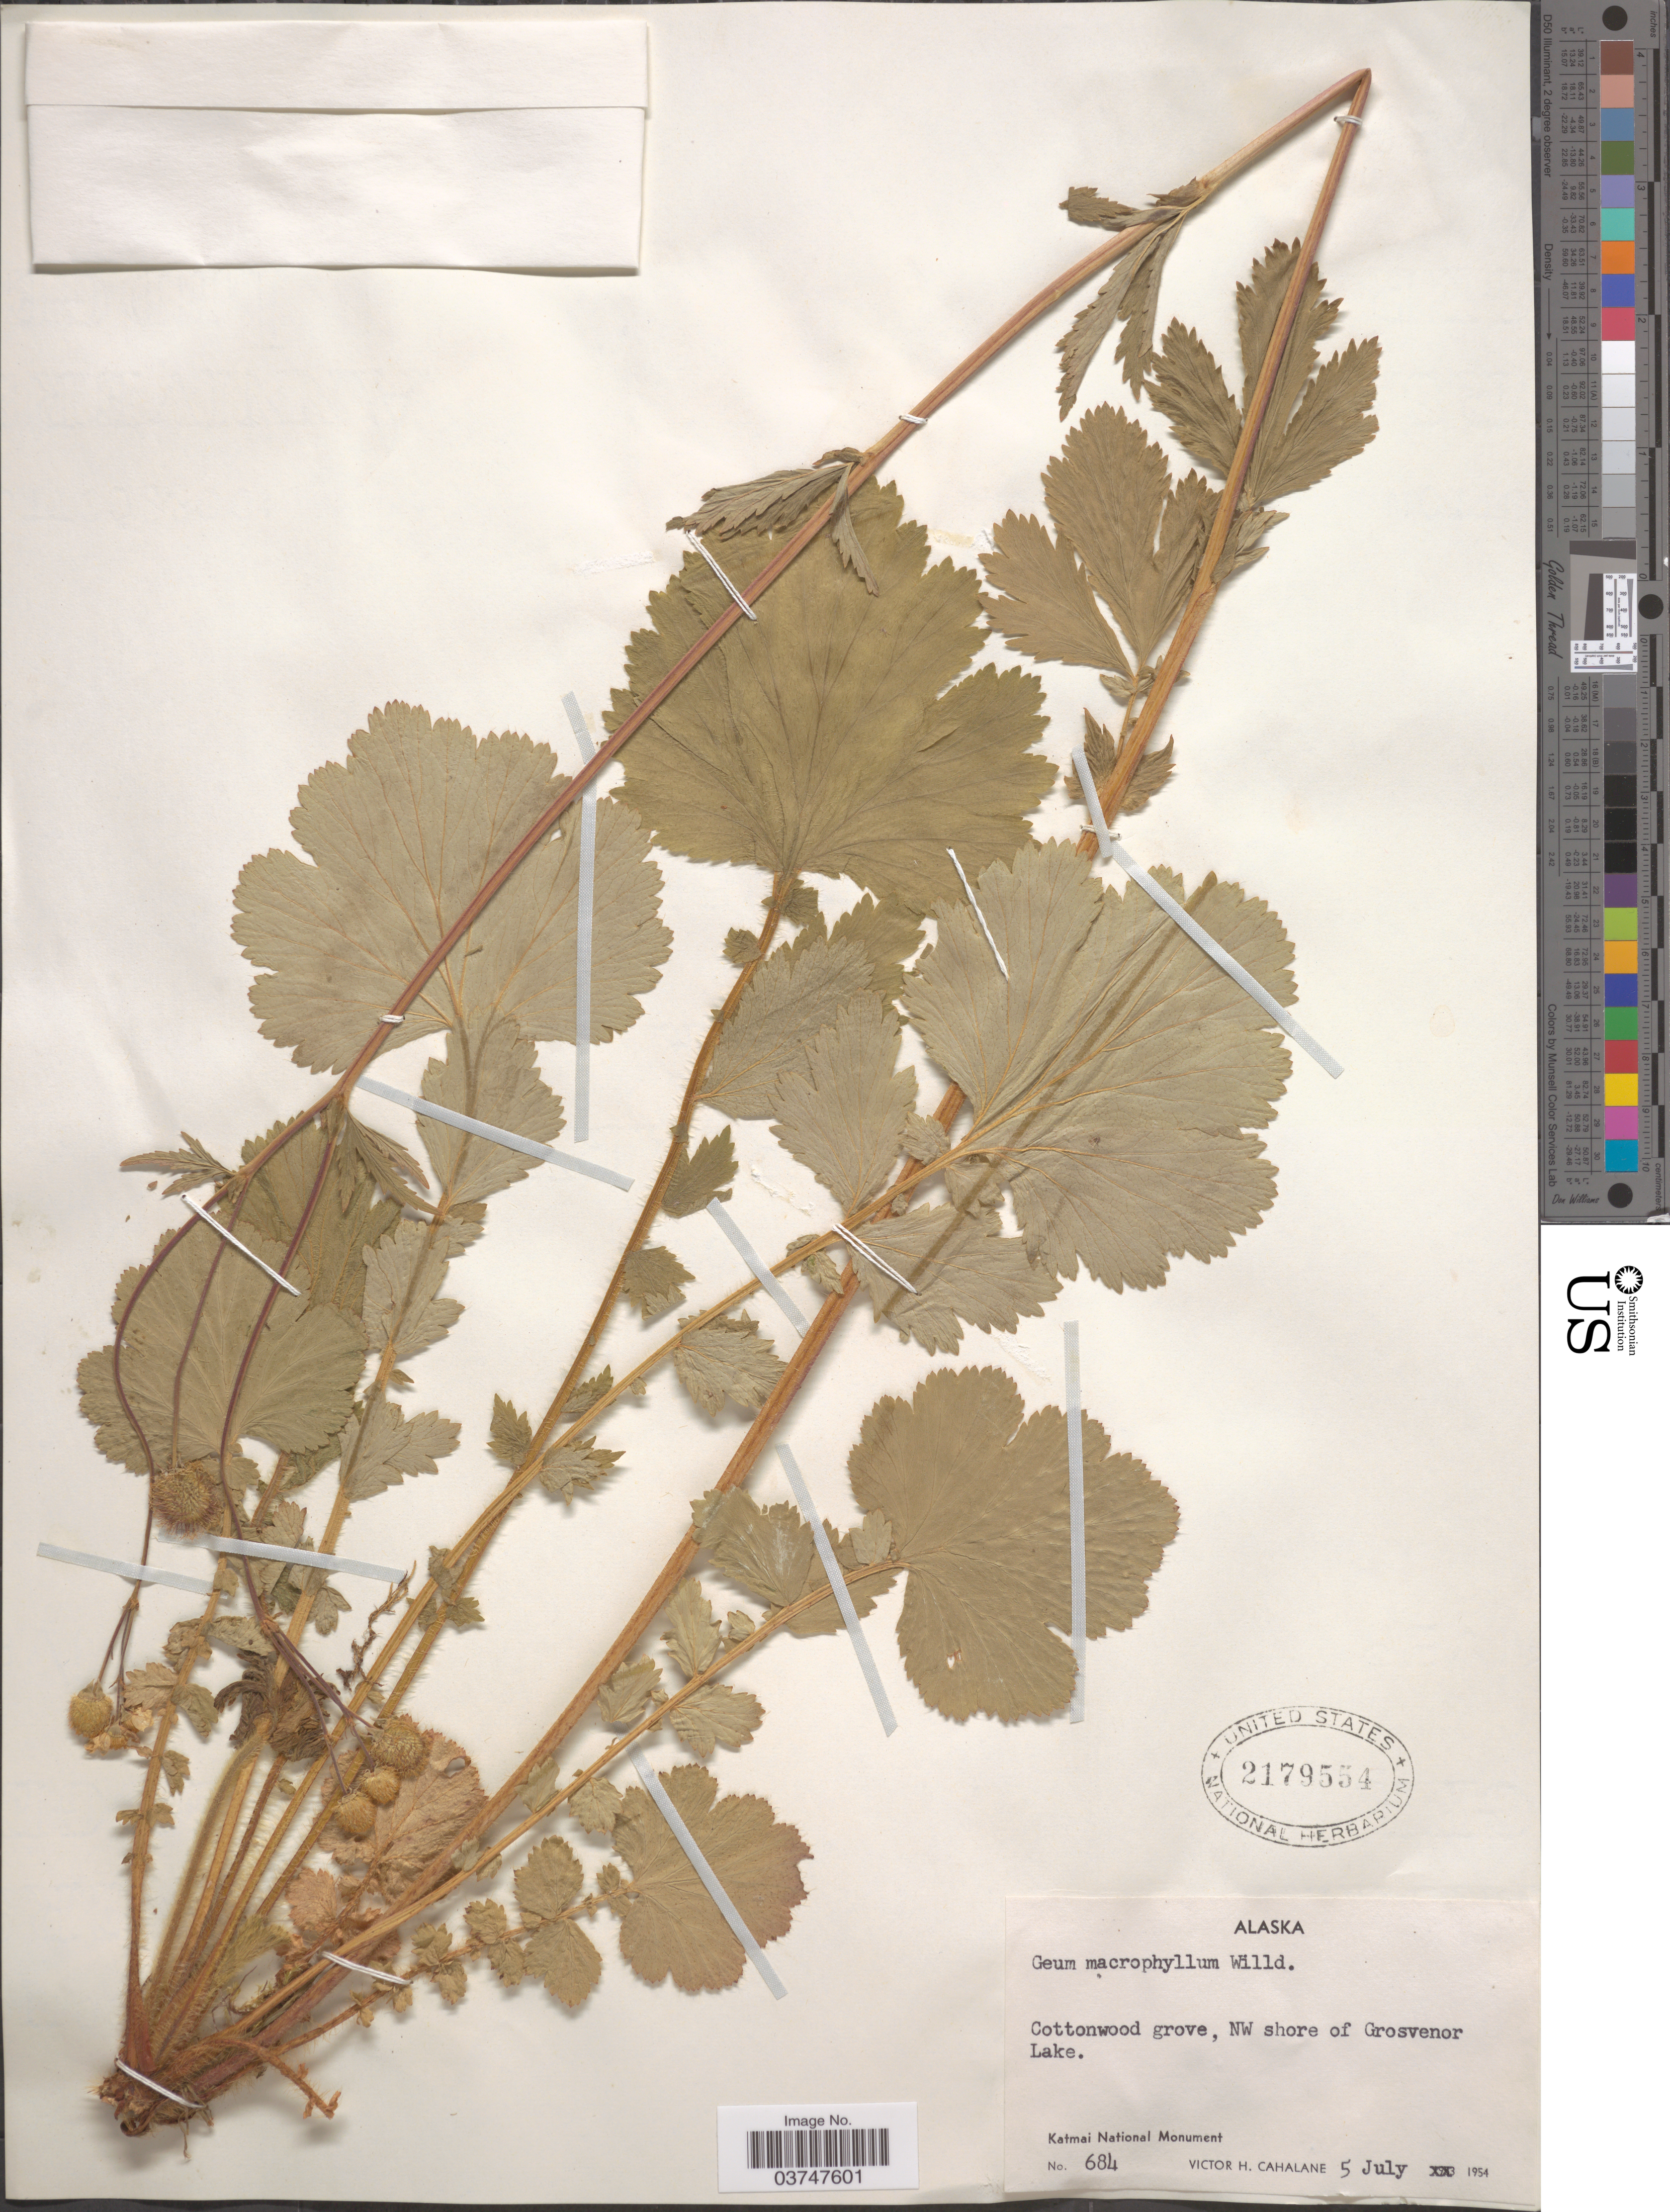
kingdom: Plantae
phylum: Tracheophyta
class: Magnoliopsida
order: Rosales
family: Rosaceae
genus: Geum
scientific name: Geum macrophyllum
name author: Willd.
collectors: V. Cahalane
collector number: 684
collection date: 1954-07-05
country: United States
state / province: Alaska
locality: Cottonwood grove, NW shore of Grosvenor Lake. Katmai National Monument.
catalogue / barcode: US 2179554